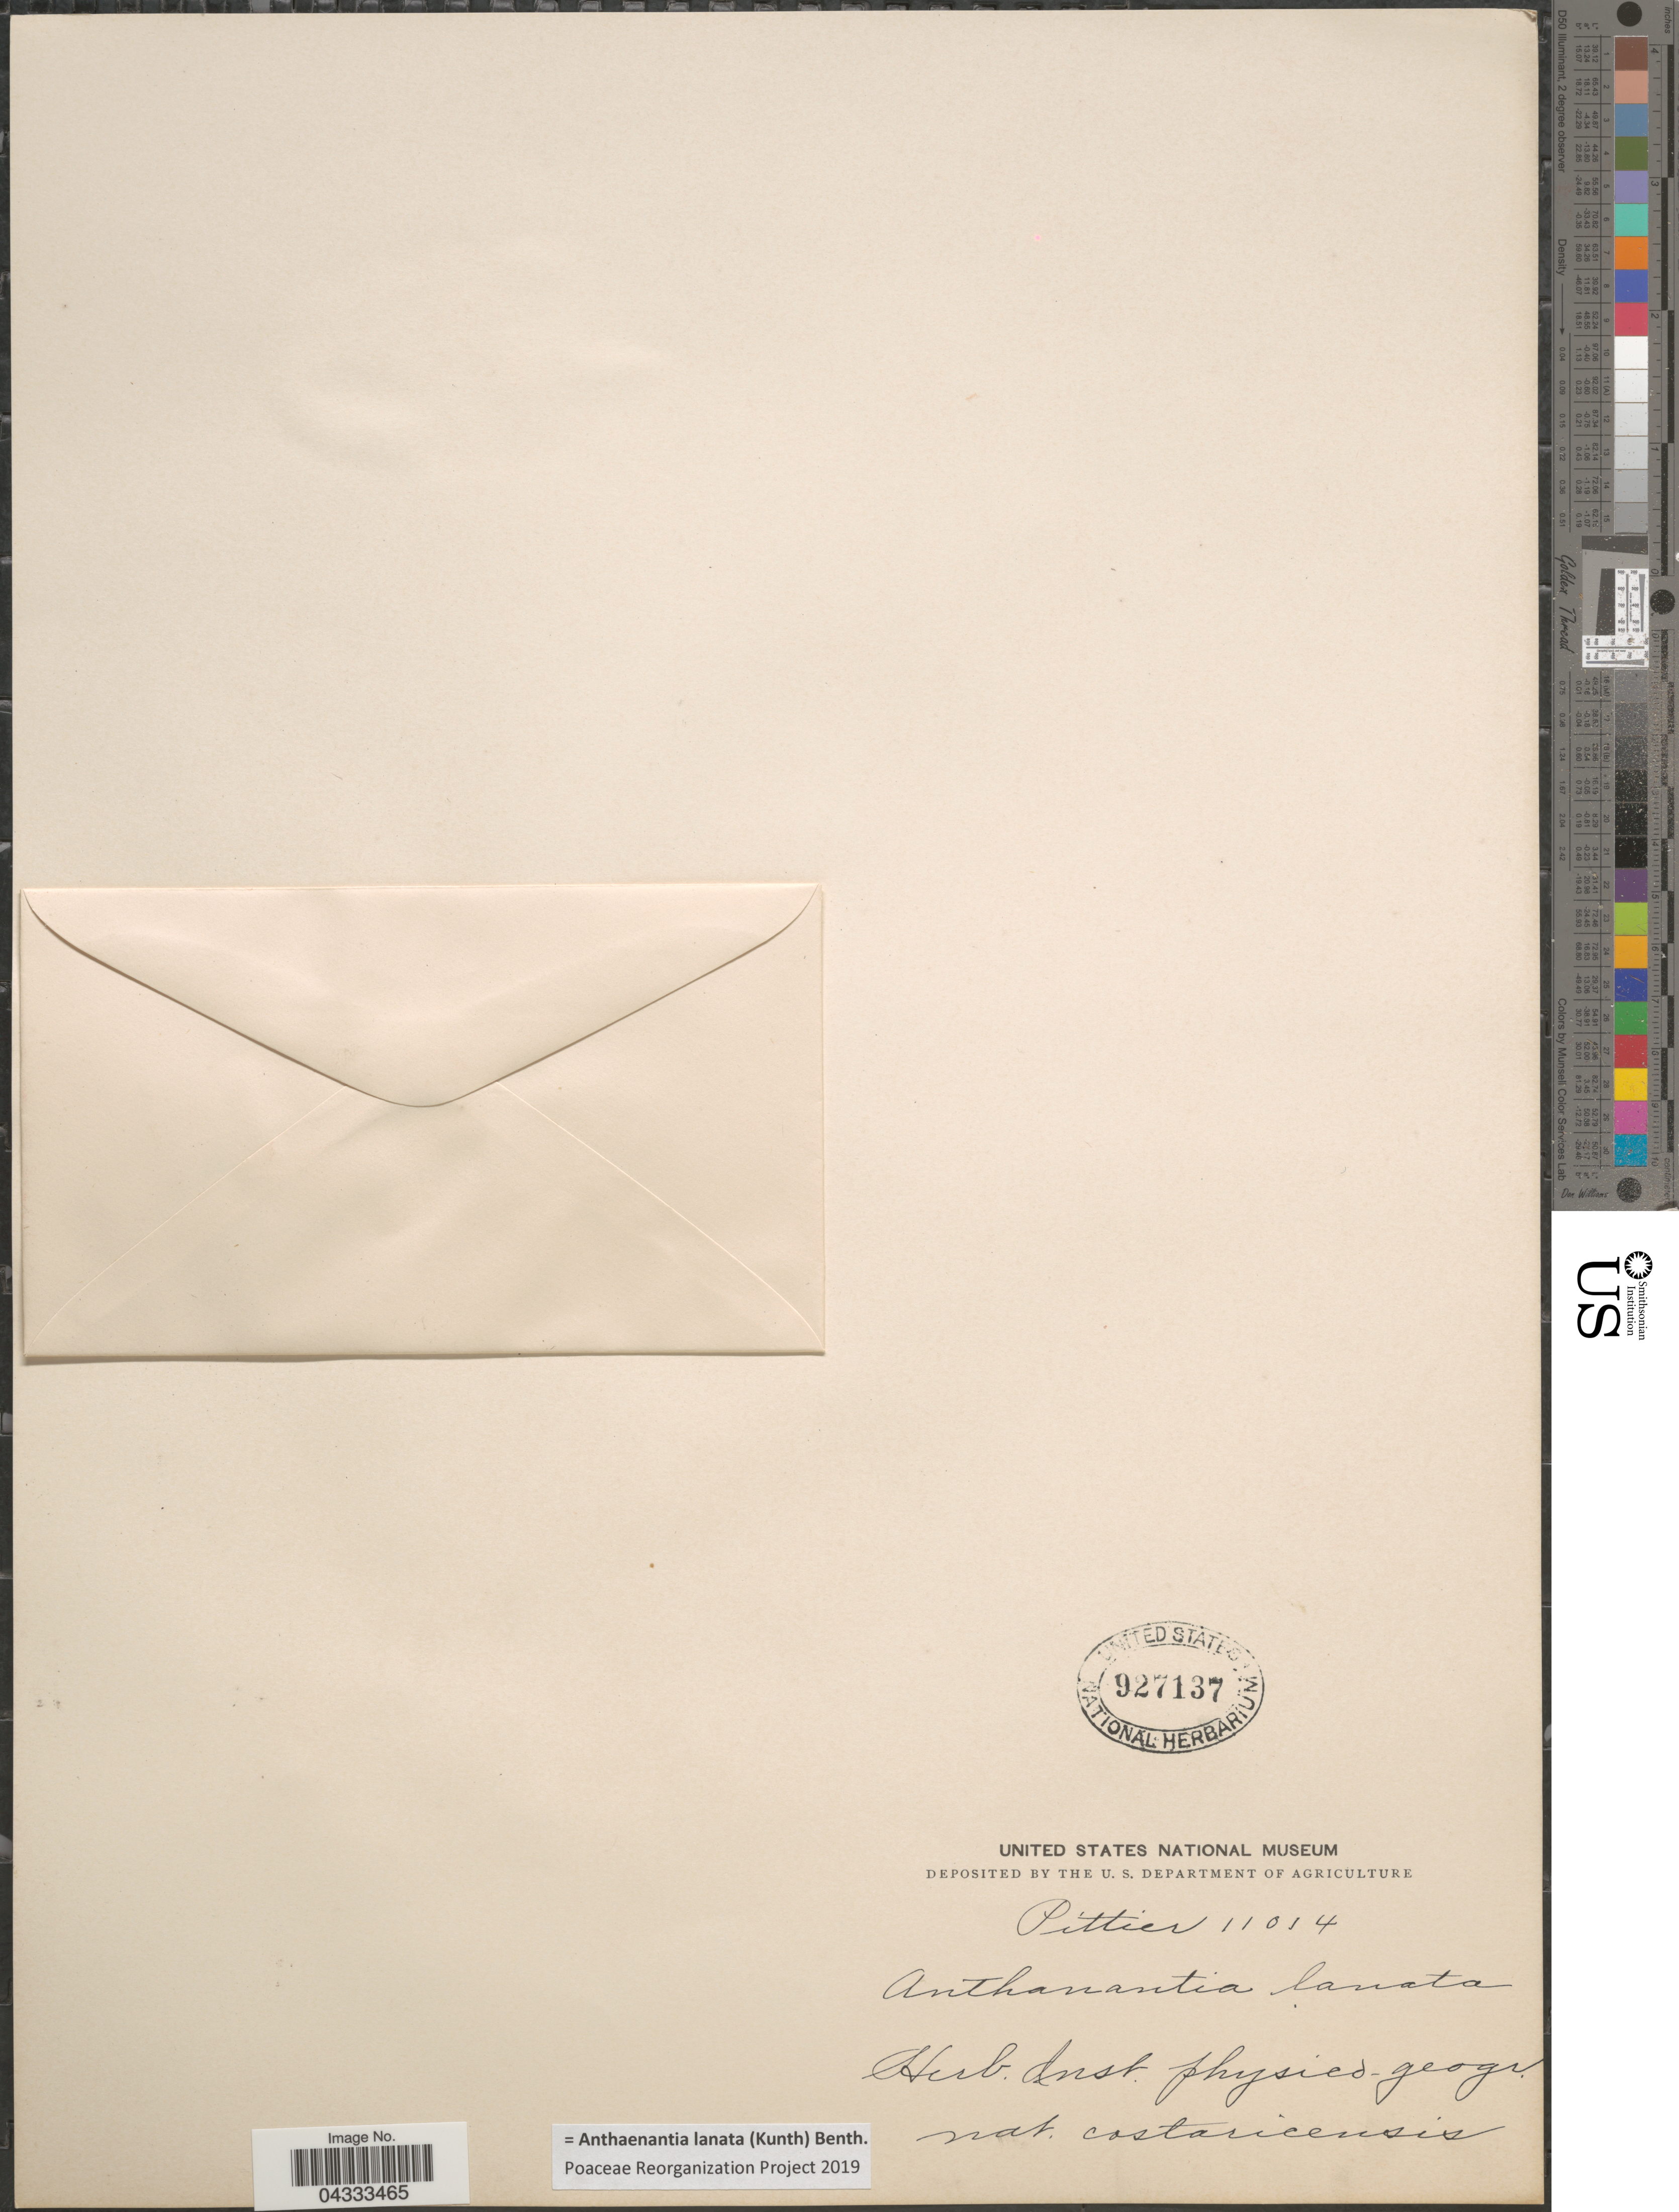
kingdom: Plantae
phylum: Tracheophyta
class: Liliopsida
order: Poales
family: Poaceae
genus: Anthaenantia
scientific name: Anthaenantia lanata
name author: (Kunth) Benth.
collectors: Pittier, --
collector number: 11014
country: Costa Rica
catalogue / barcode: US 927137